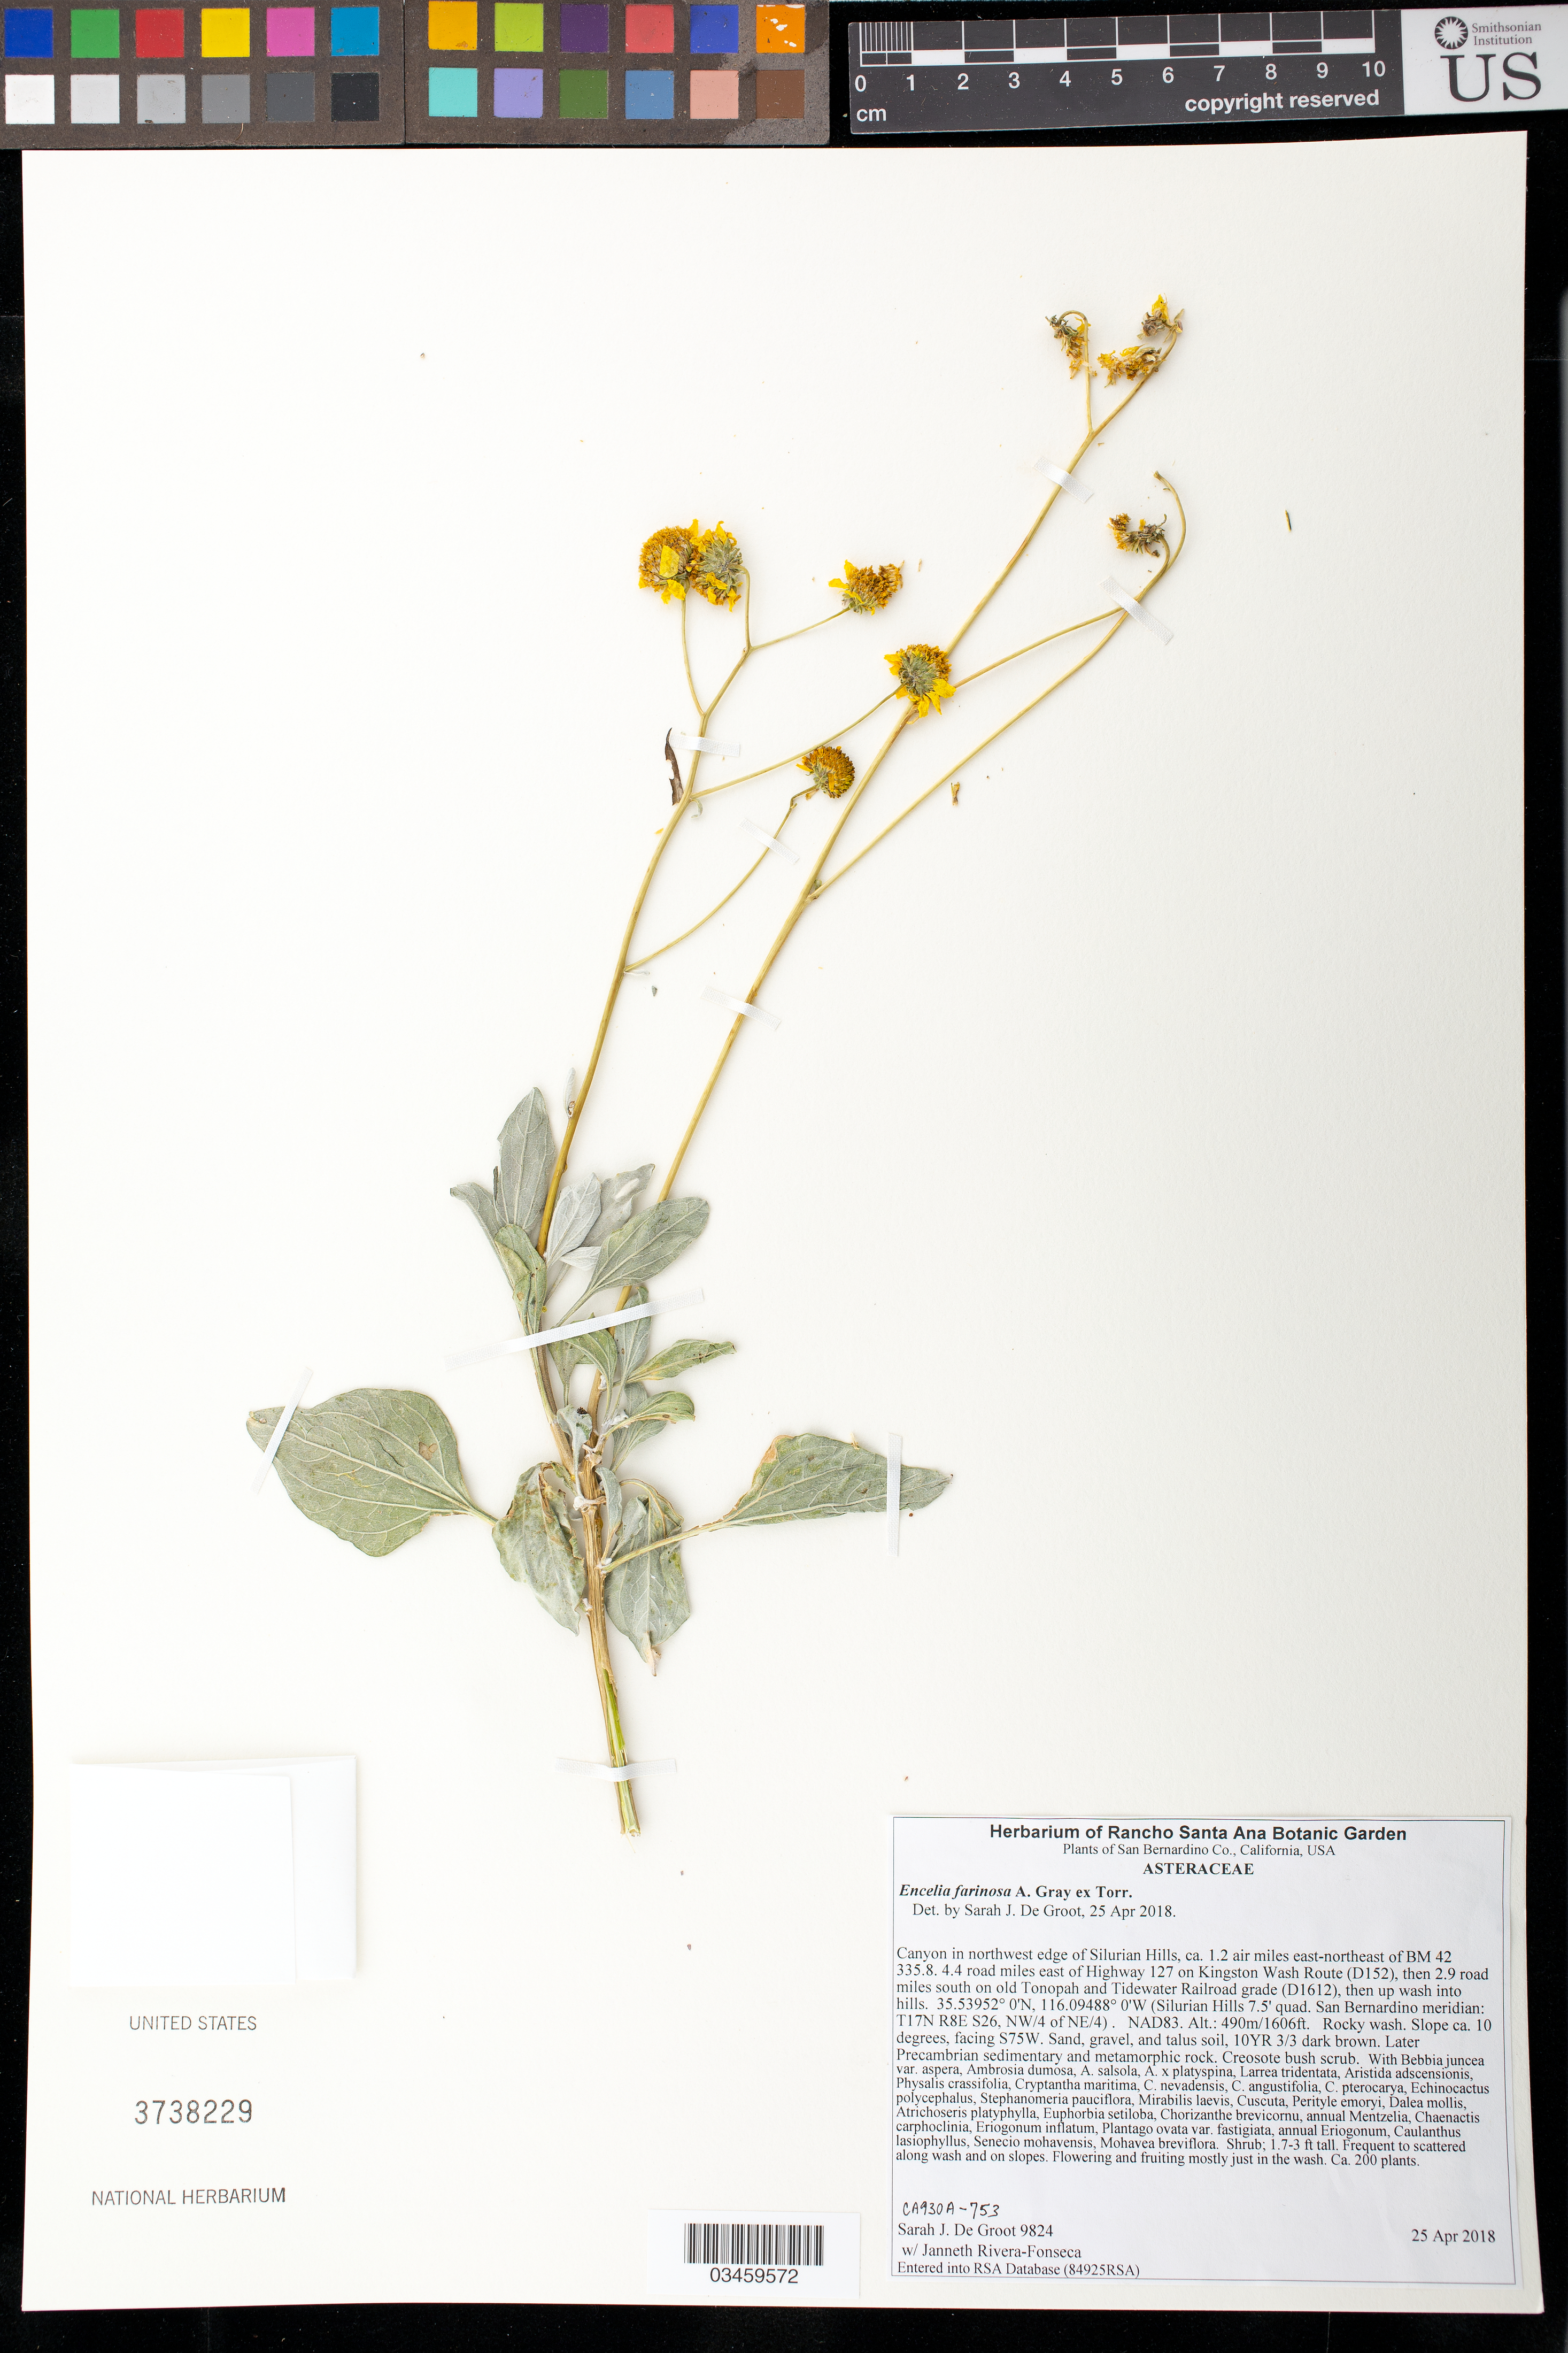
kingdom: Plantae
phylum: Tracheophyta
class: Magnoliopsida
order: Asterales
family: Asteraceae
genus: Encelia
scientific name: Encelia farinosa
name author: A. Gray ex Torr.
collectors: S. De Groot & J. Rivera-Fonseca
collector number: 9824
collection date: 2018-04-25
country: United States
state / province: California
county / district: San Bernardino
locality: Canyon in NW edge of Silurian Hills, 1.2 air mi ENE of BM 42 335.8.4.4 road mi. E of Hwy 127 on Kingston Wash Route (D1612), then 2.9 road mi S on old Tonopah and Tidewater Railroad grade (D1612), then up wash into hills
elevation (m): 490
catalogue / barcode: US 3738229